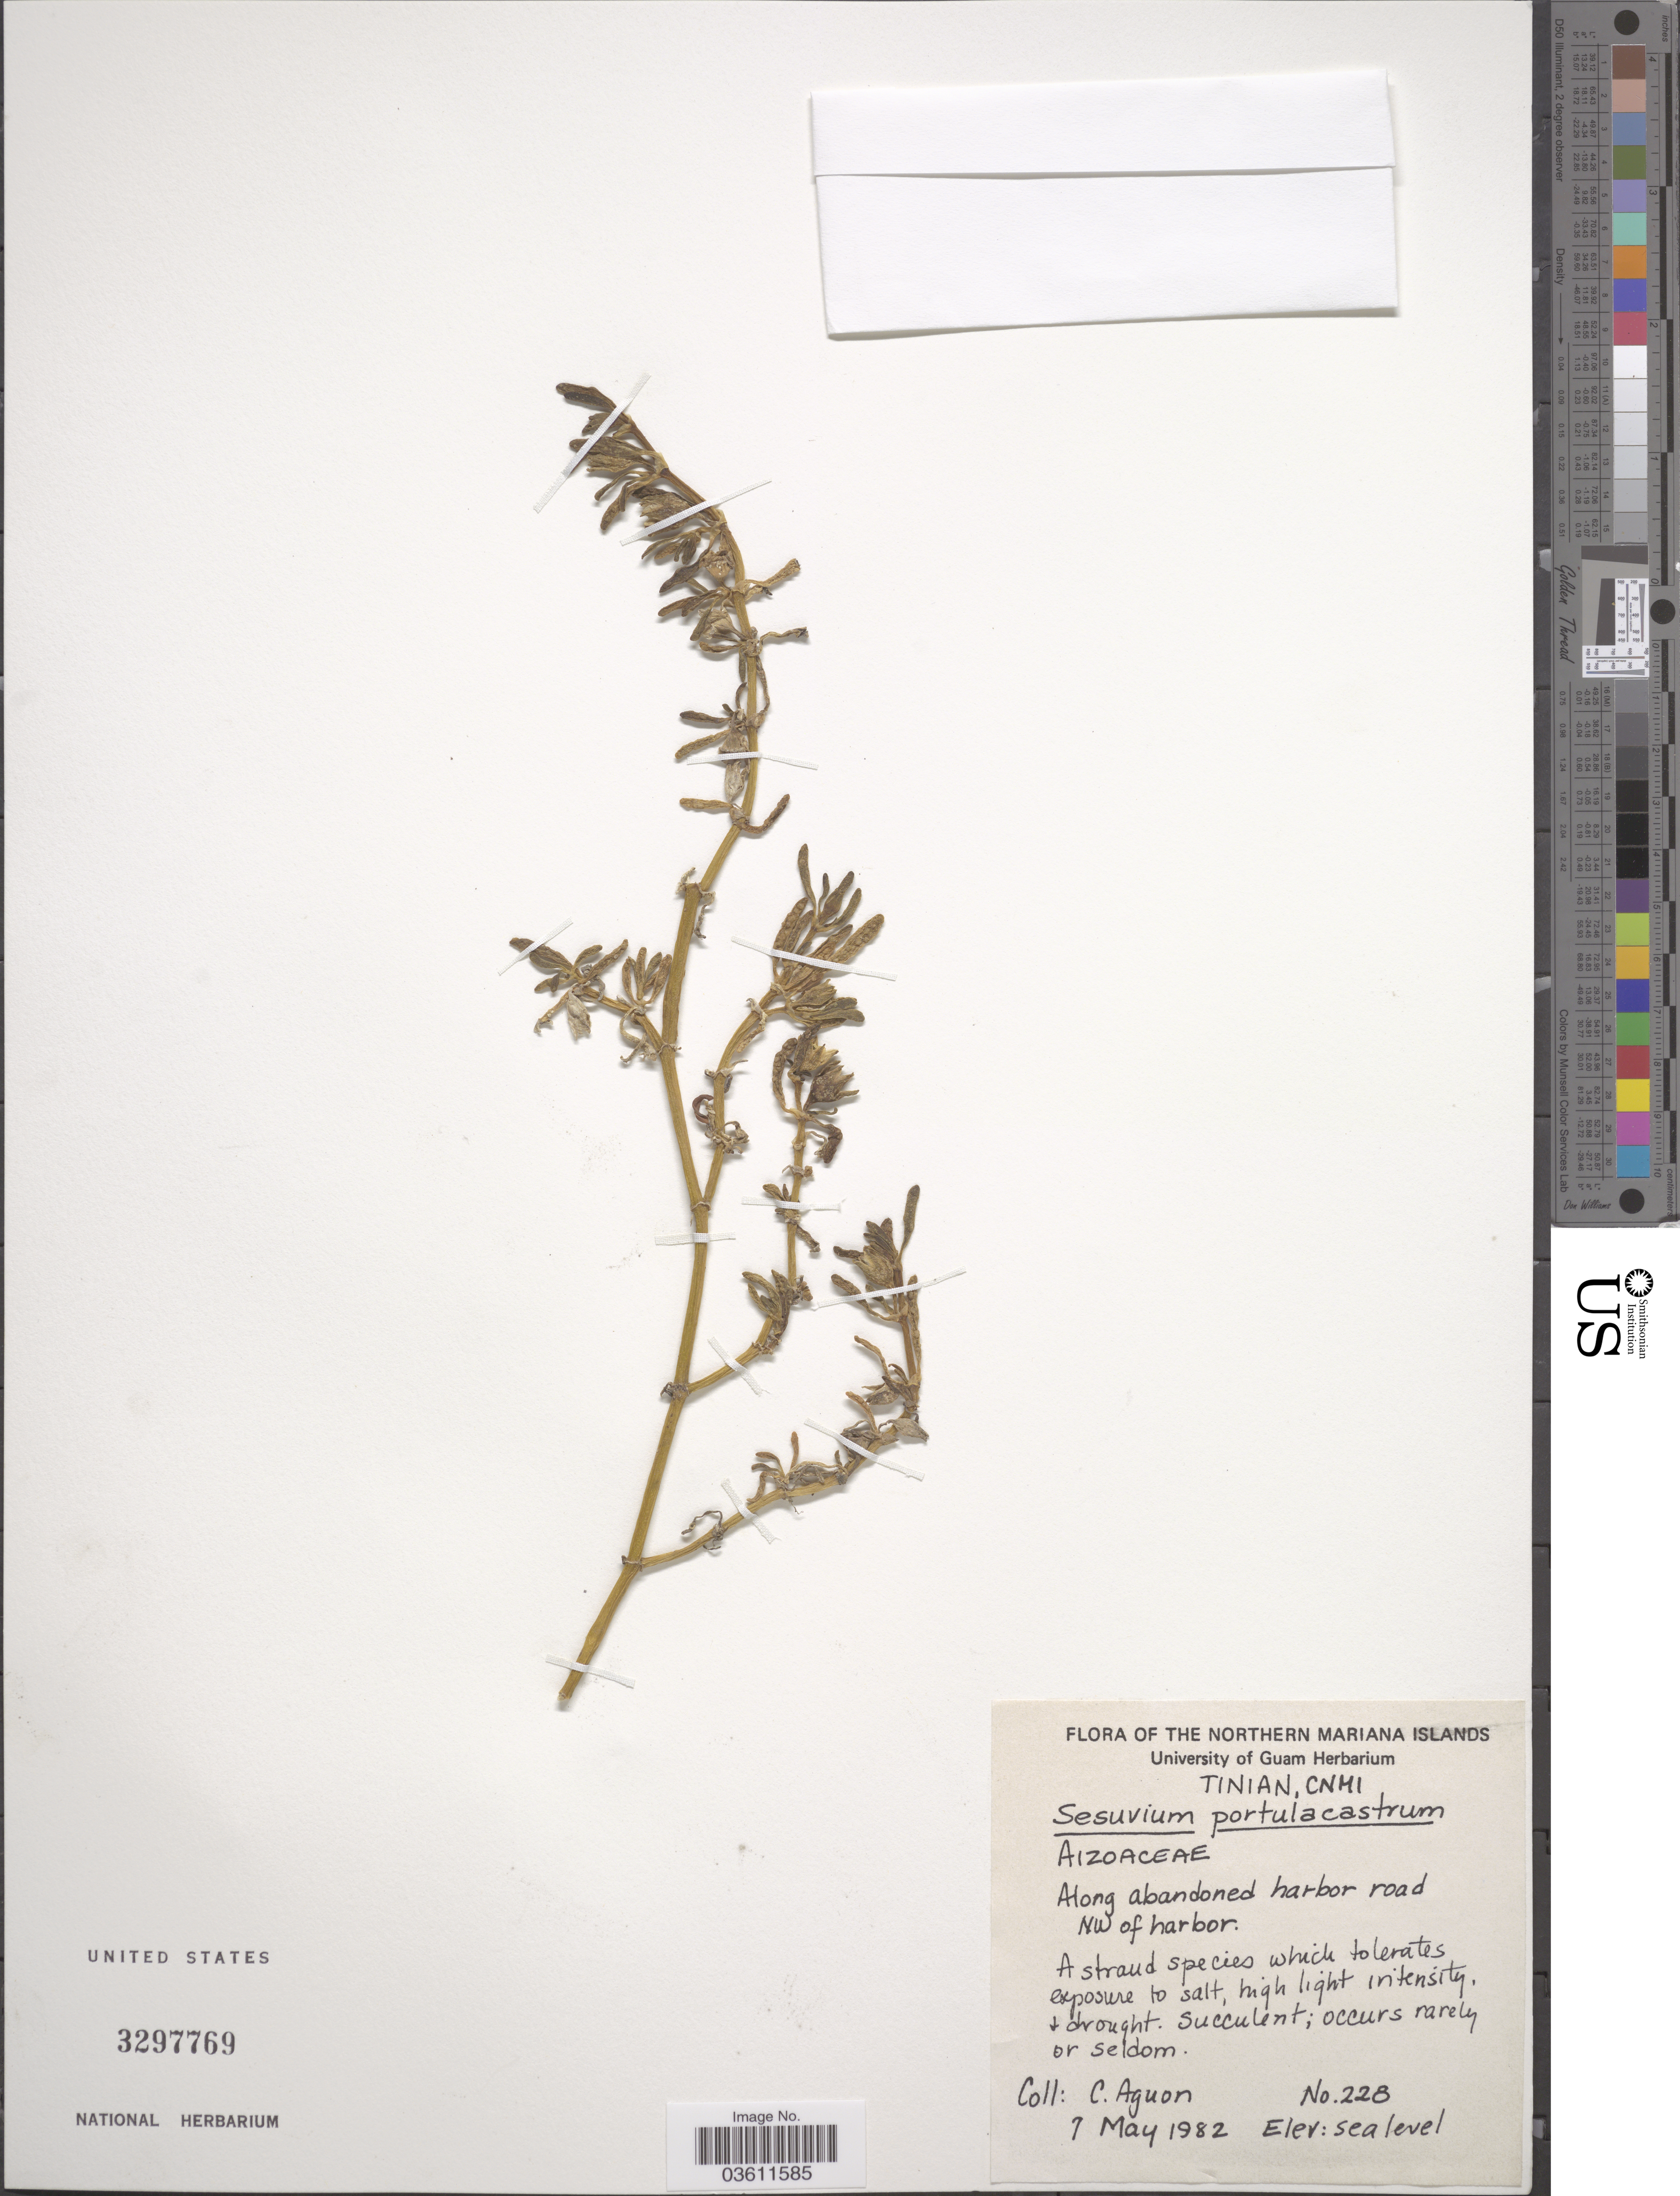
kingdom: Plantae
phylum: Tracheophyta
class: Magnoliopsida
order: Caryophyllales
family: Aizoaceae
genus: Sesuvium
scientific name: Sesuvium portulacastrum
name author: (L.) L.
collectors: C. Aguon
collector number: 228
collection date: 1982-05-07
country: Northern Mariana Islands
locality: Tinian, CNHI [interpreted] [unsure placement]. Along abandoned harbor road NW of harbor.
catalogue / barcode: US 3297769